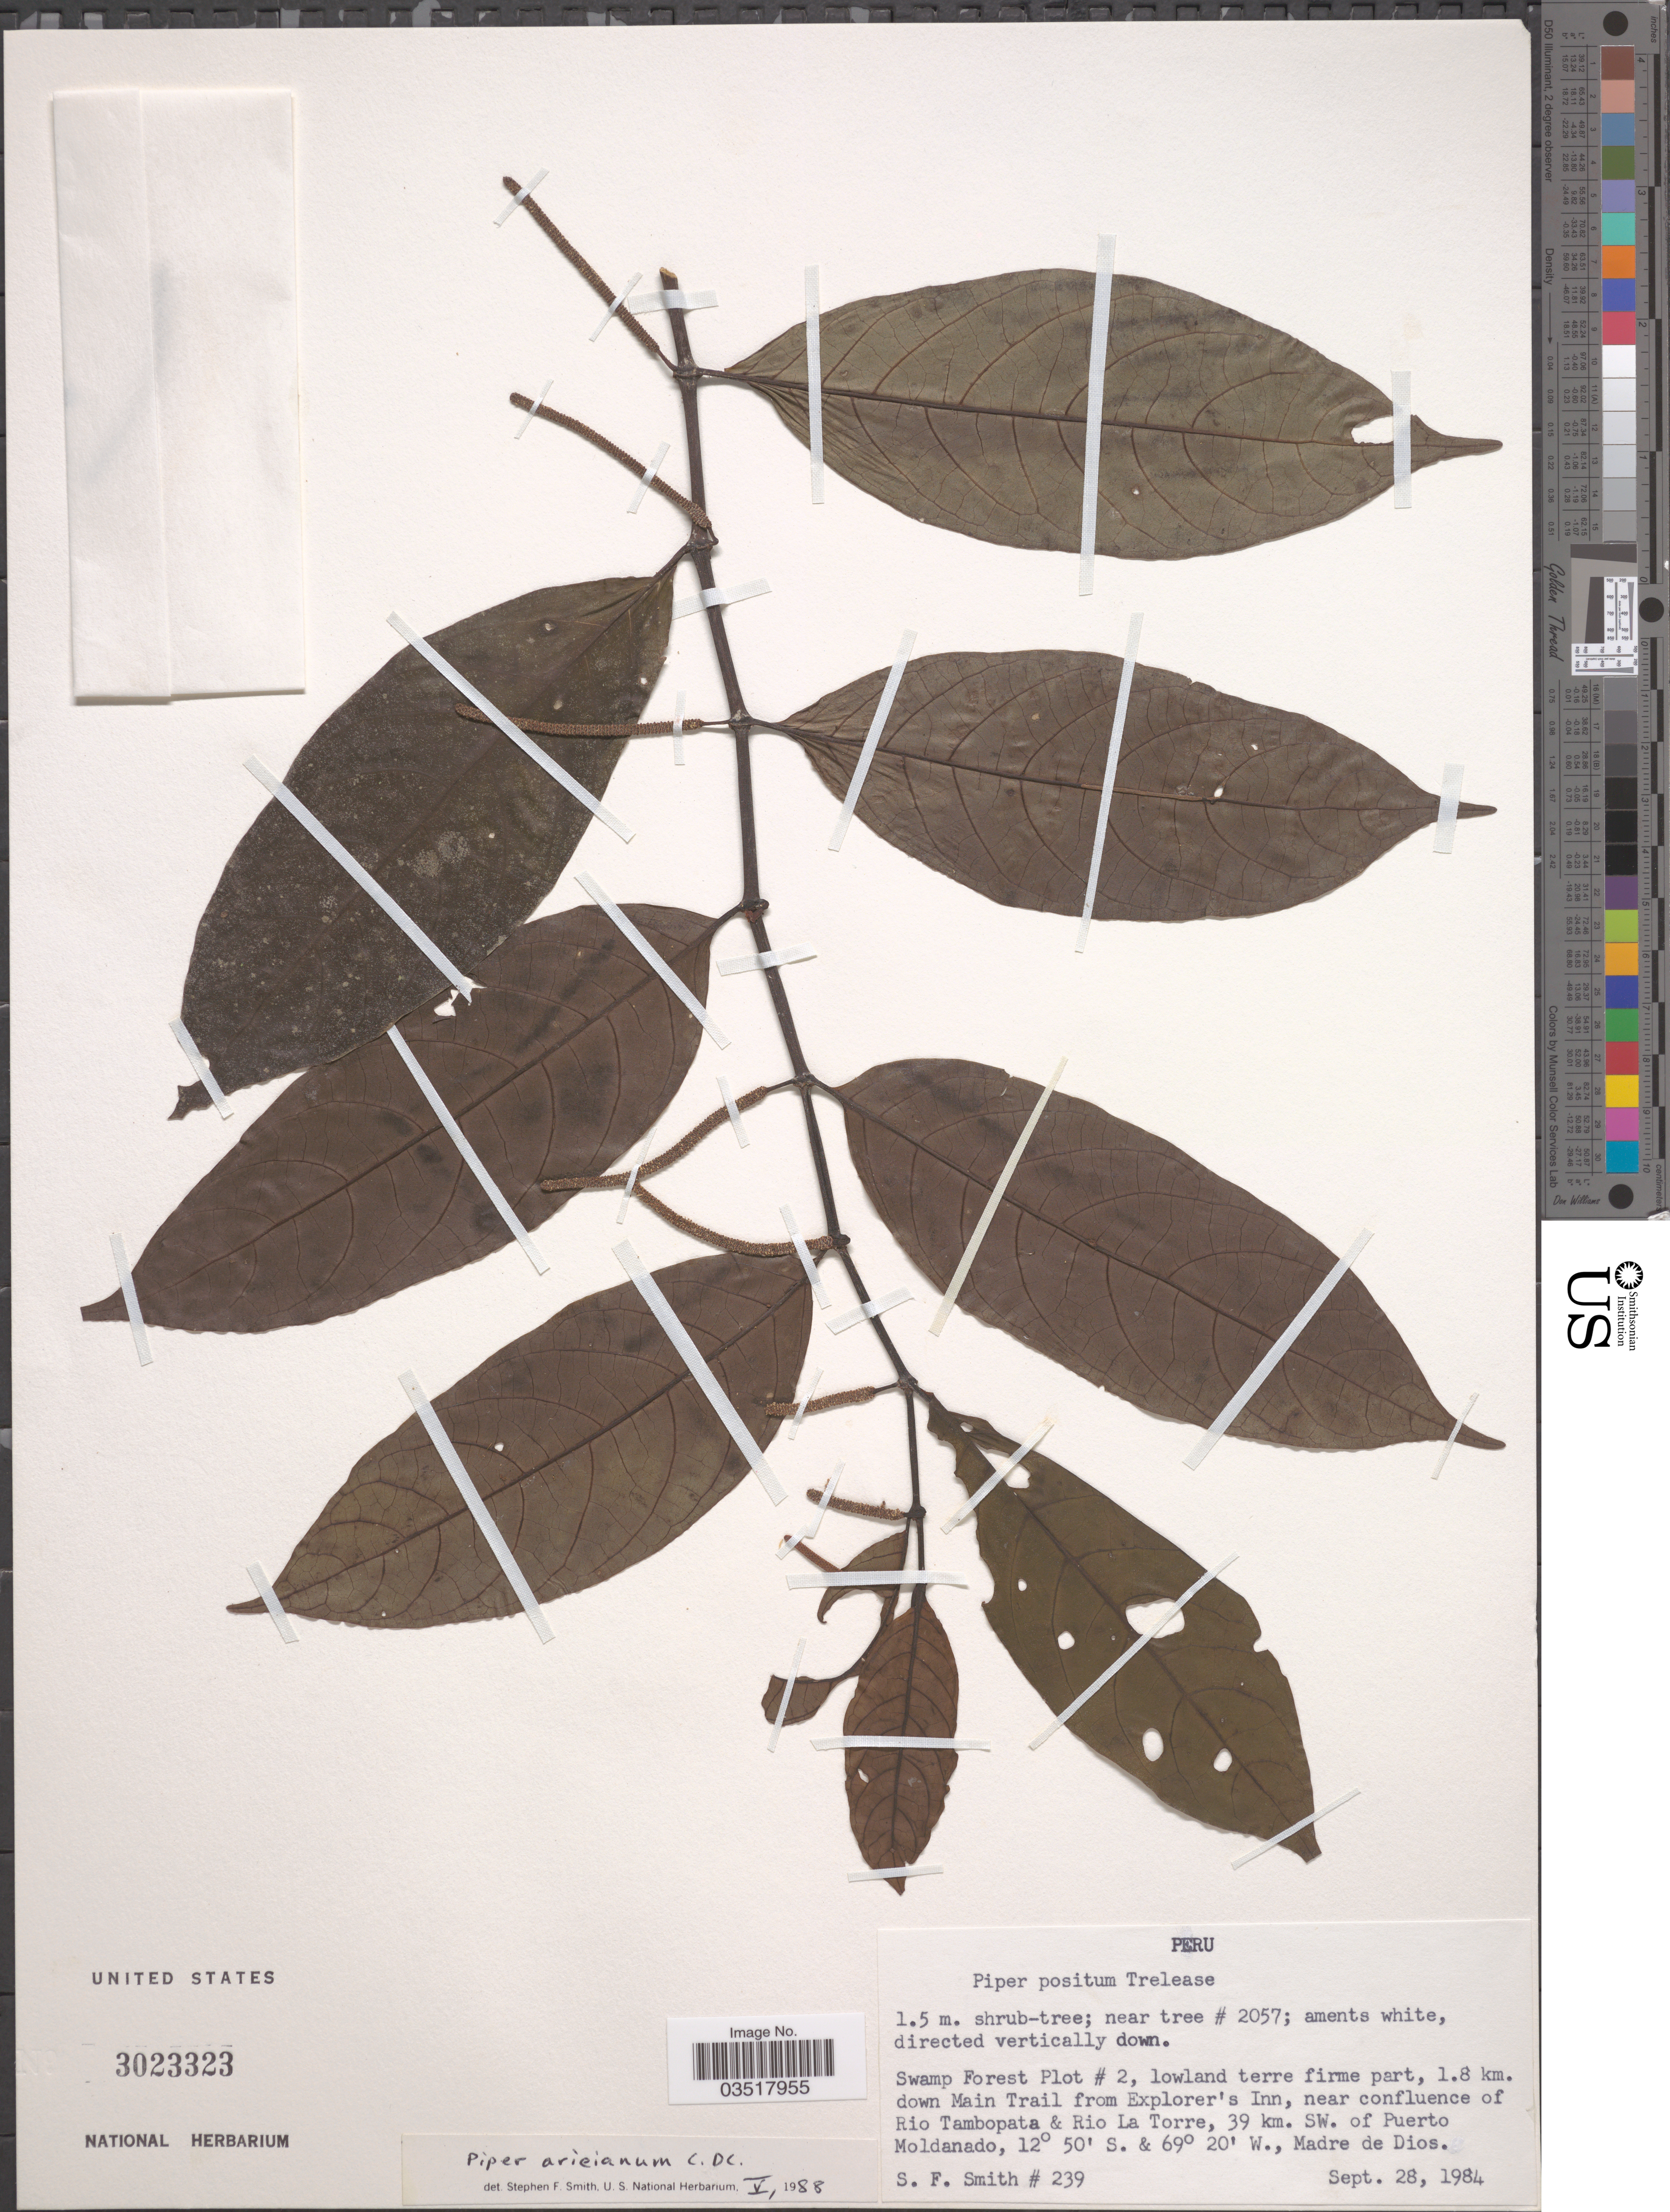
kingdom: Plantae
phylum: Tracheophyta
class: Magnoliopsida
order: Piperales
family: Piperaceae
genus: Piper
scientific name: Piper arieianum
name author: C. DC.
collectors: S.F. Smith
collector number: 239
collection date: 1984-09-28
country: Peru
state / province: Madre de Dios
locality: Swamp Forest Plot # 2, lowland terre firme part, 1.8 km. down Main Trail from Explorer's Inn, near confluence of Rio Tambopata & Rio La Torre, 39 km. SW. of Puerto Moldanado.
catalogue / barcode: US 3023323